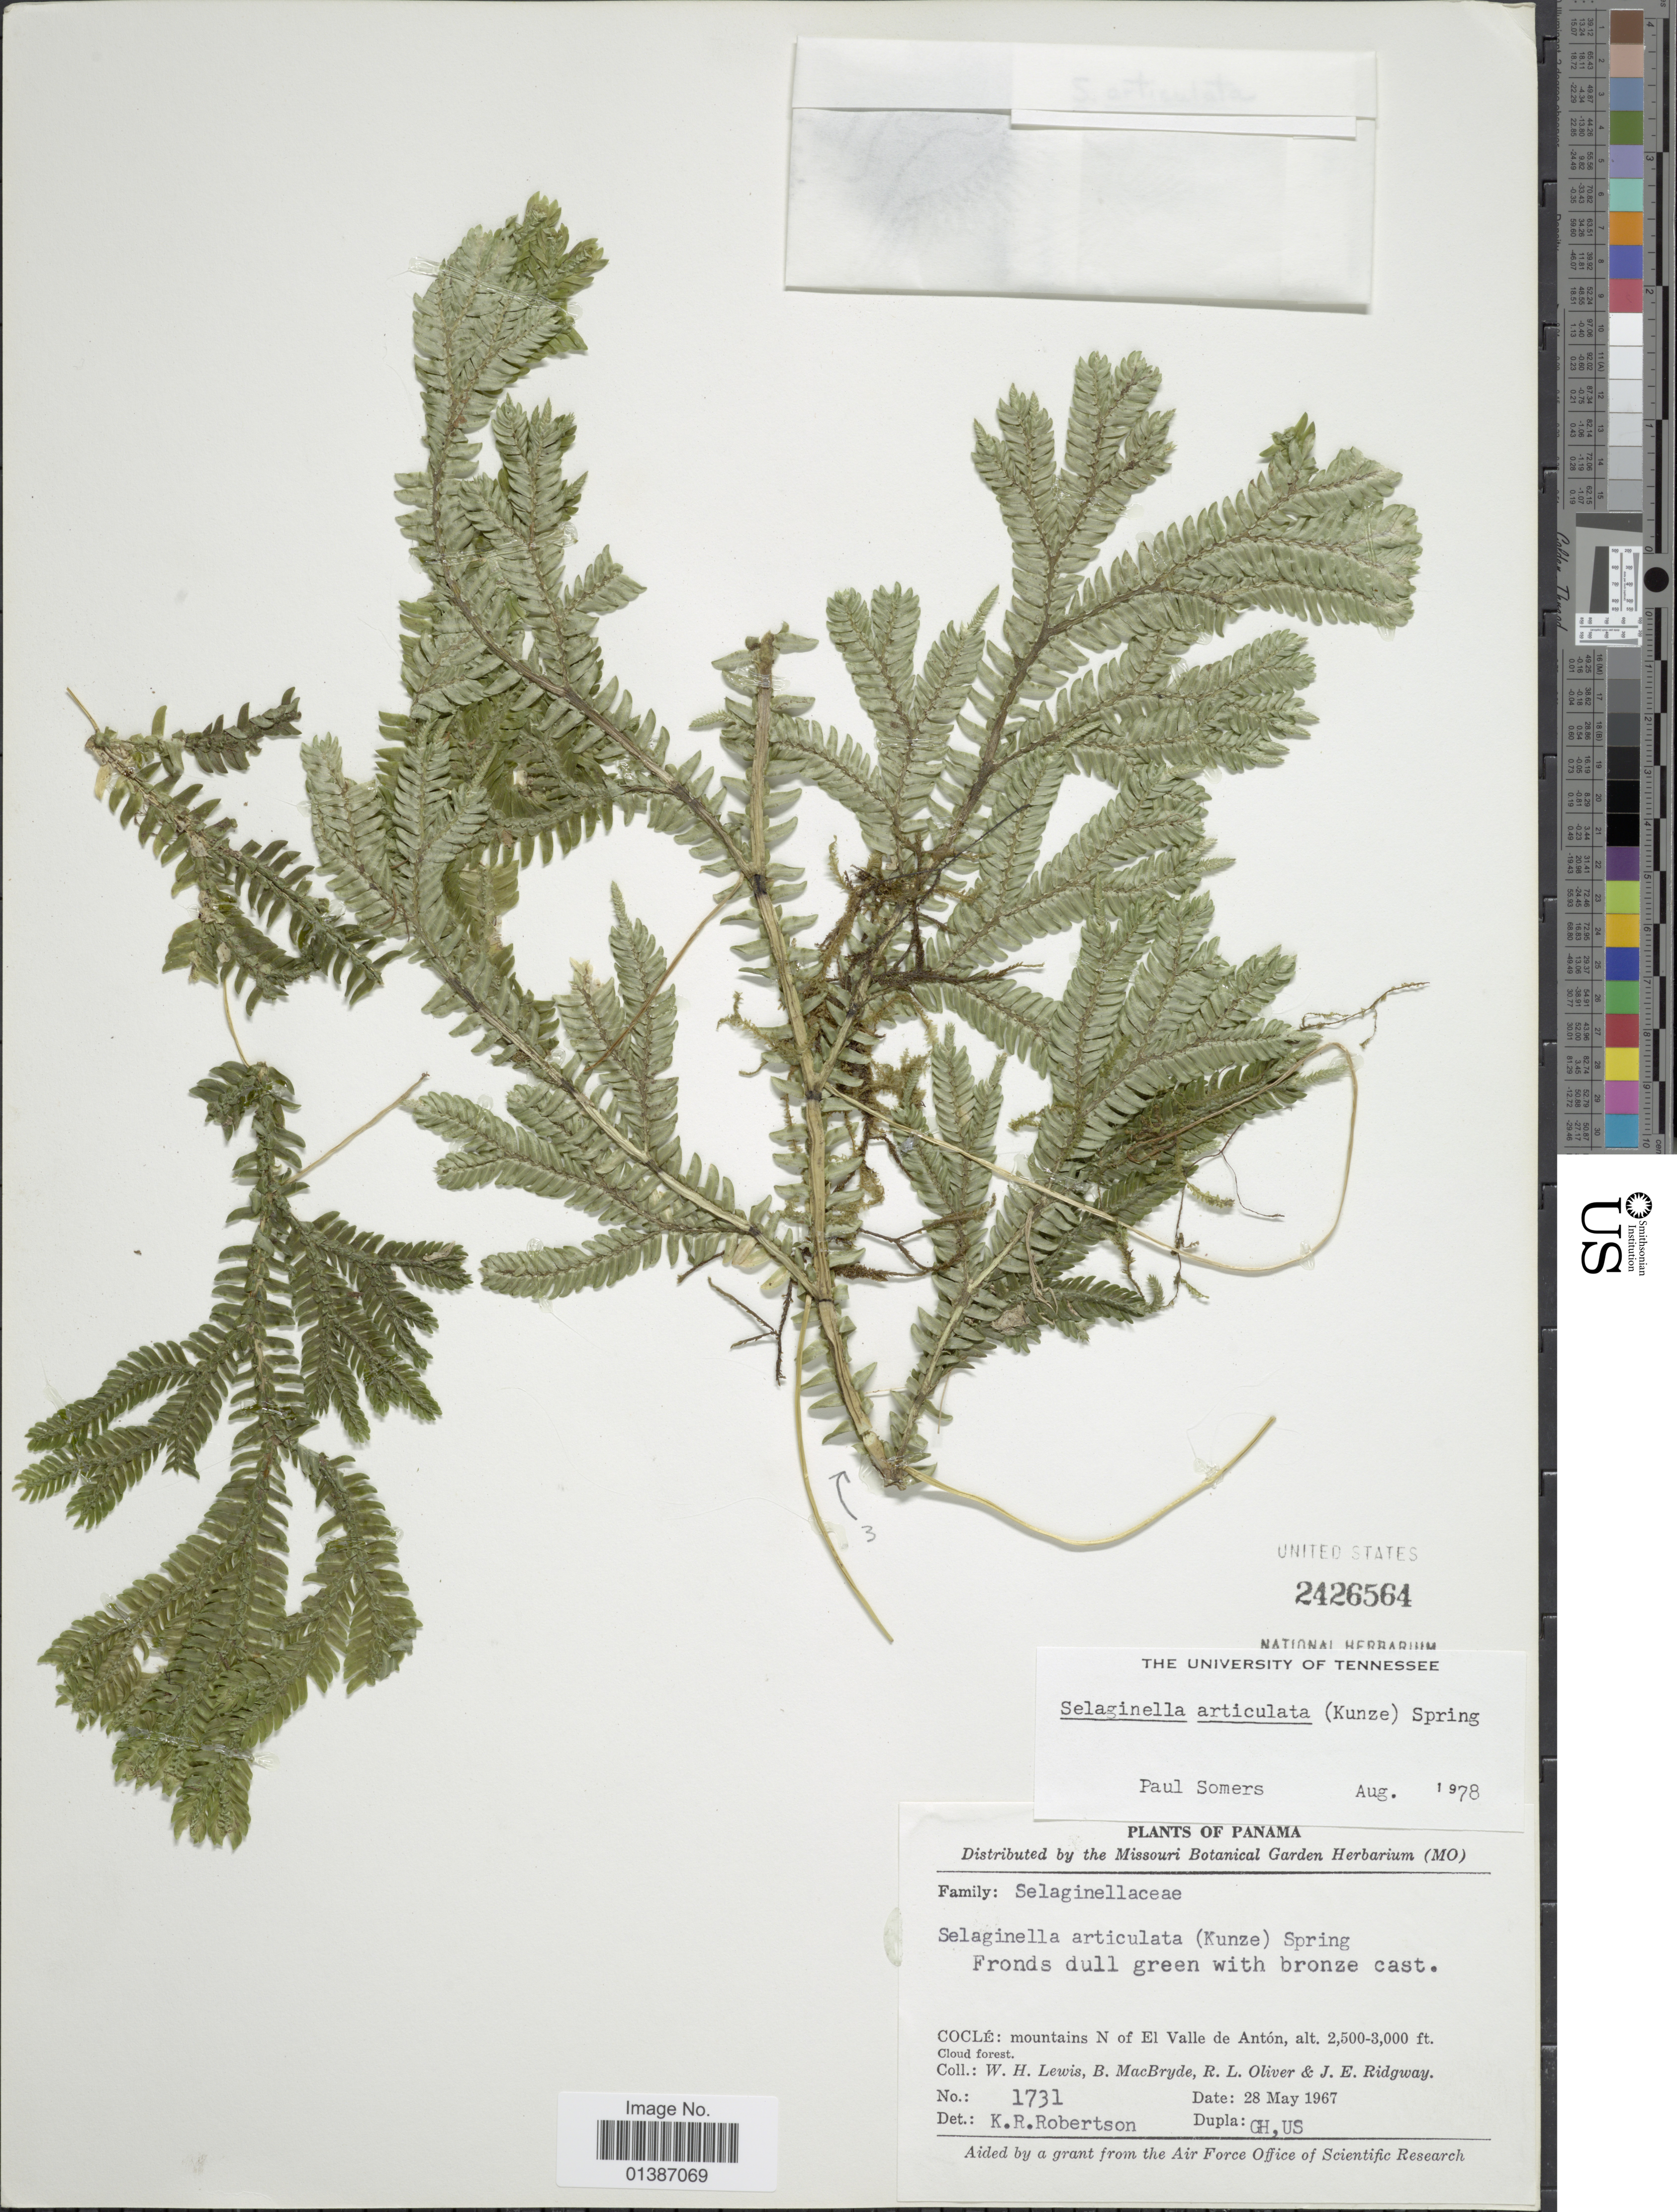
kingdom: Plantae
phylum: Tracheophyta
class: Lycopodiopsida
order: Selaginellales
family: Selaginellaceae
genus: Selaginella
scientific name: Selaginella articulata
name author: (Kunze) Spring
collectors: W. H. Lewis, B. MacBryde, R. Oliver & J. Ridgway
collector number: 1731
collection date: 1967-05-28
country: Panama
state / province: Coclé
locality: Coclé: mountains N of El Valle de Antón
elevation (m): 762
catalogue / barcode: US 2426564